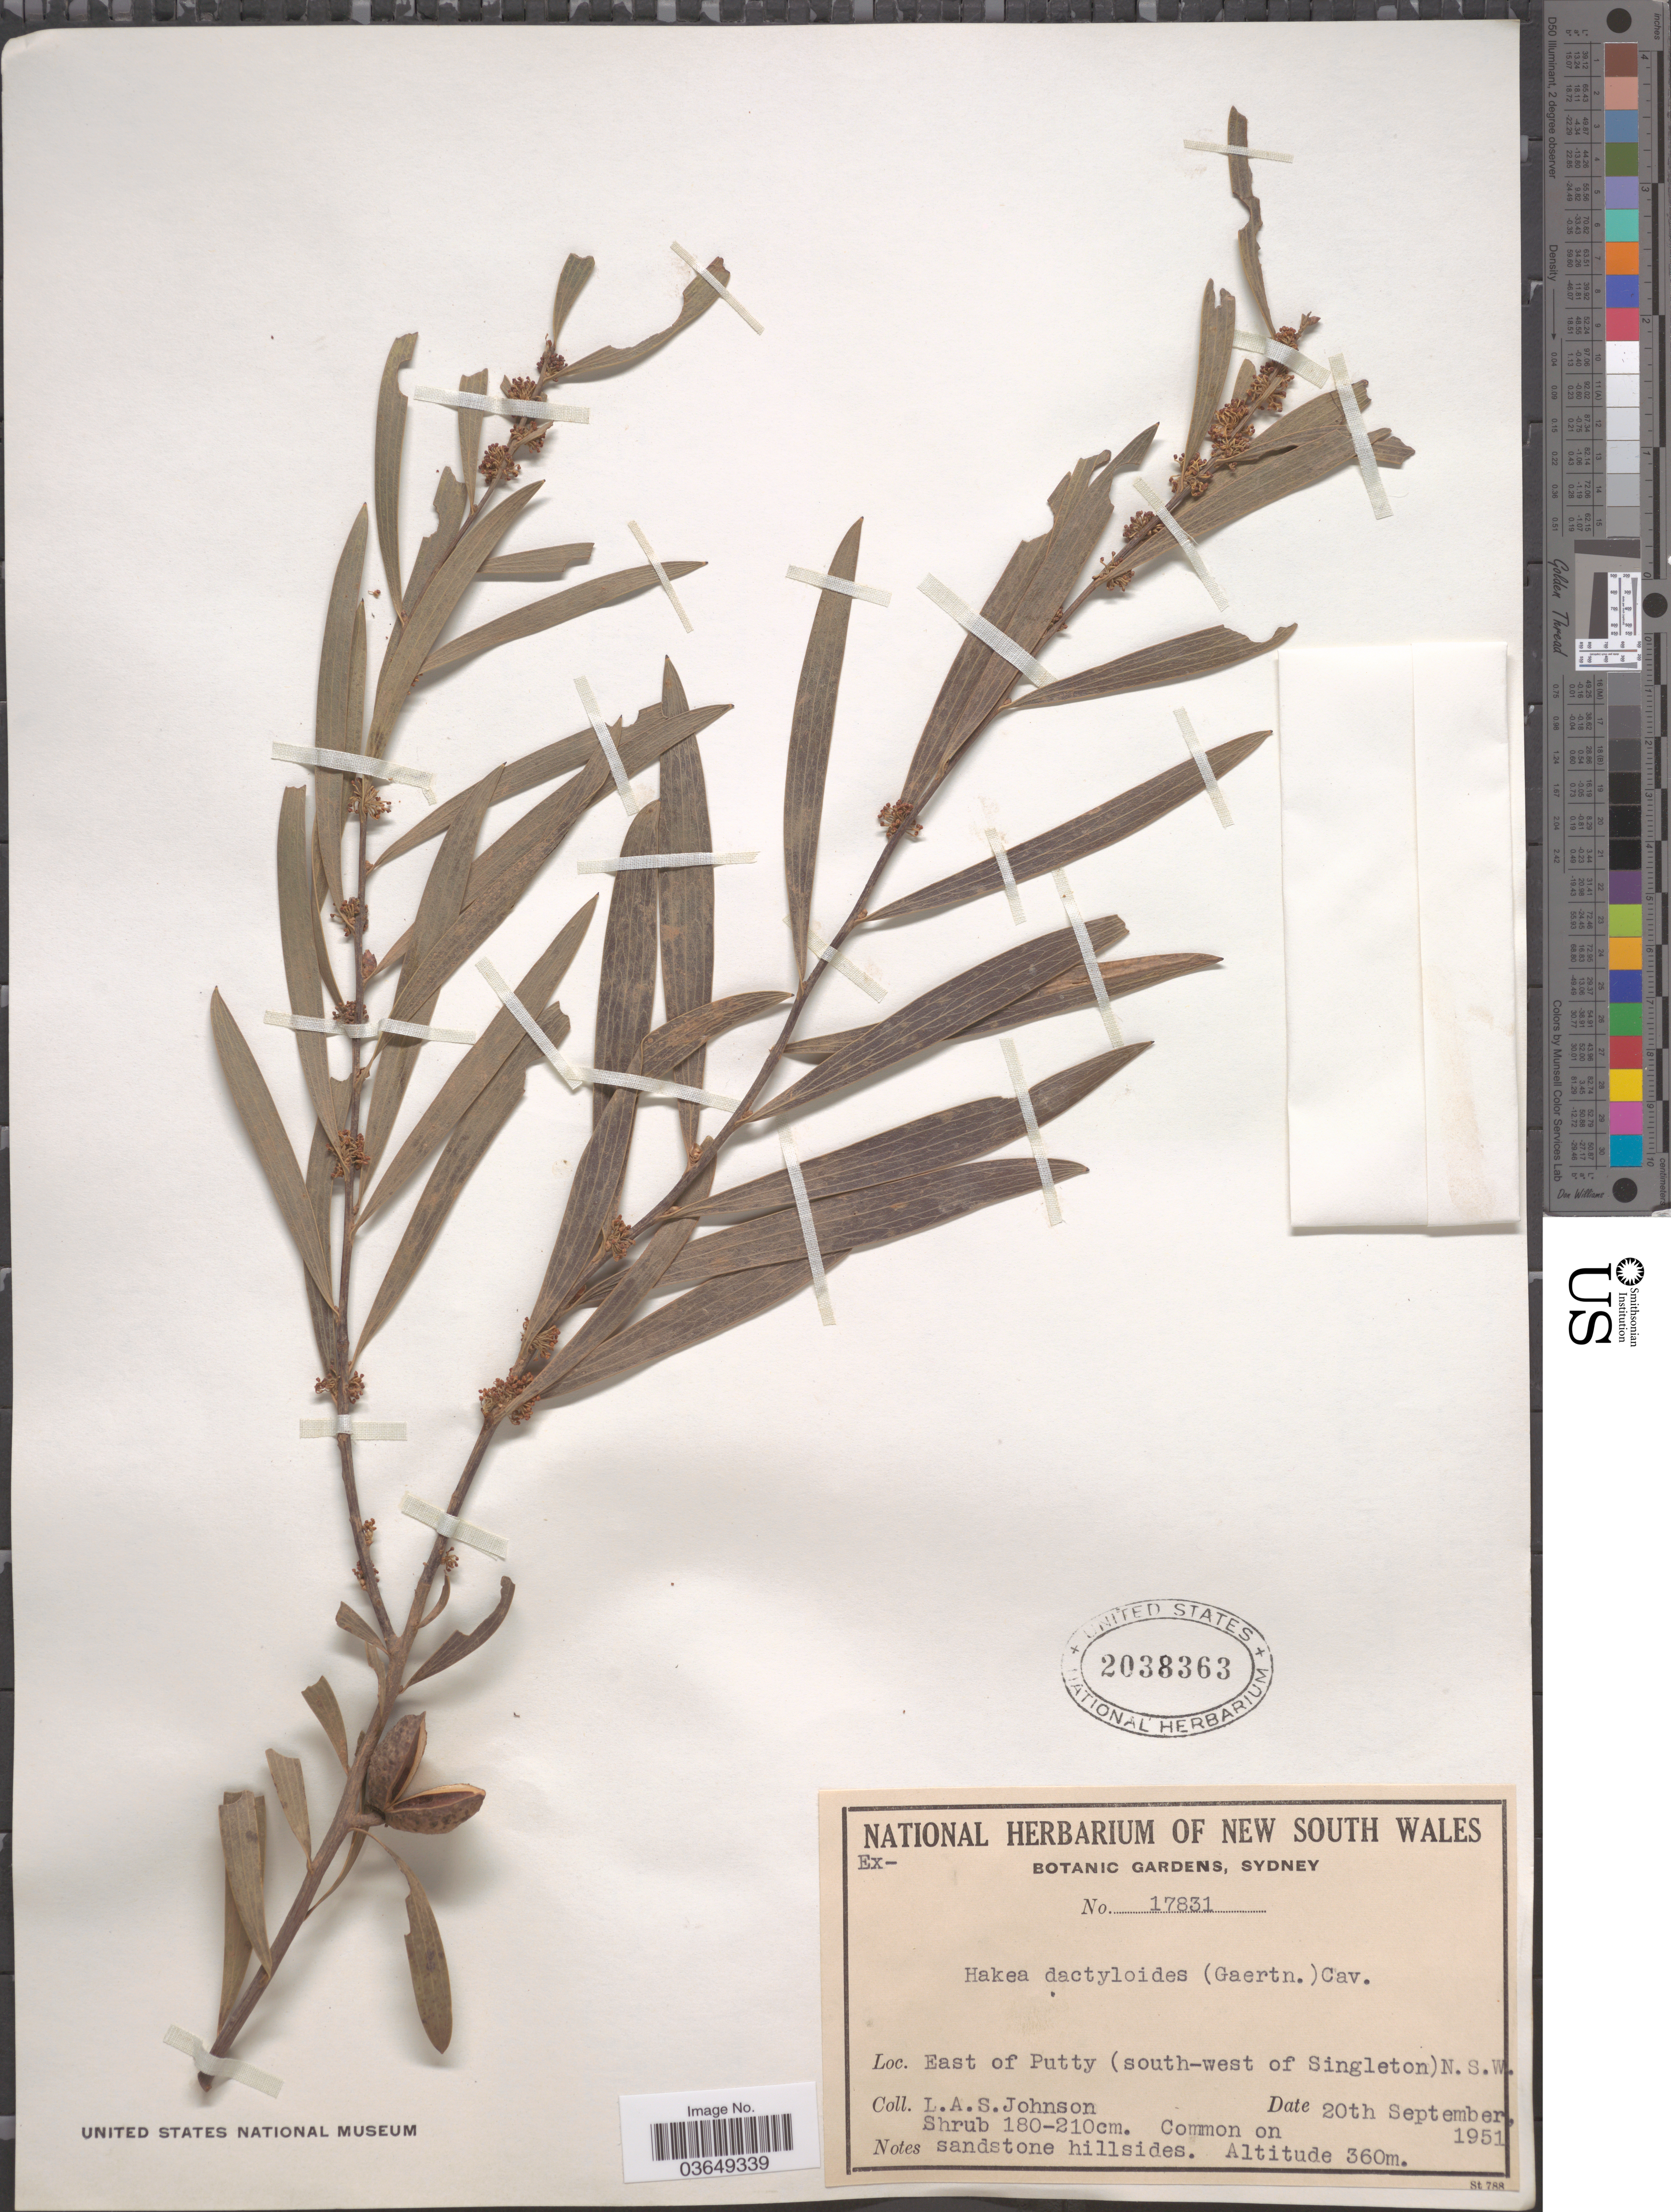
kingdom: Plantae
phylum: Tracheophyta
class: Magnoliopsida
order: Proteales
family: Proteaceae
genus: Hakea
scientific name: Hakea dactyloides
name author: (Gaertn.) Cav.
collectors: L. A. S. Johnson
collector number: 17831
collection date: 1951-09-20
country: Australia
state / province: New South Wales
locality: East of Putty (south-west of Singleton).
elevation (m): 360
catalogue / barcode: US 2038363